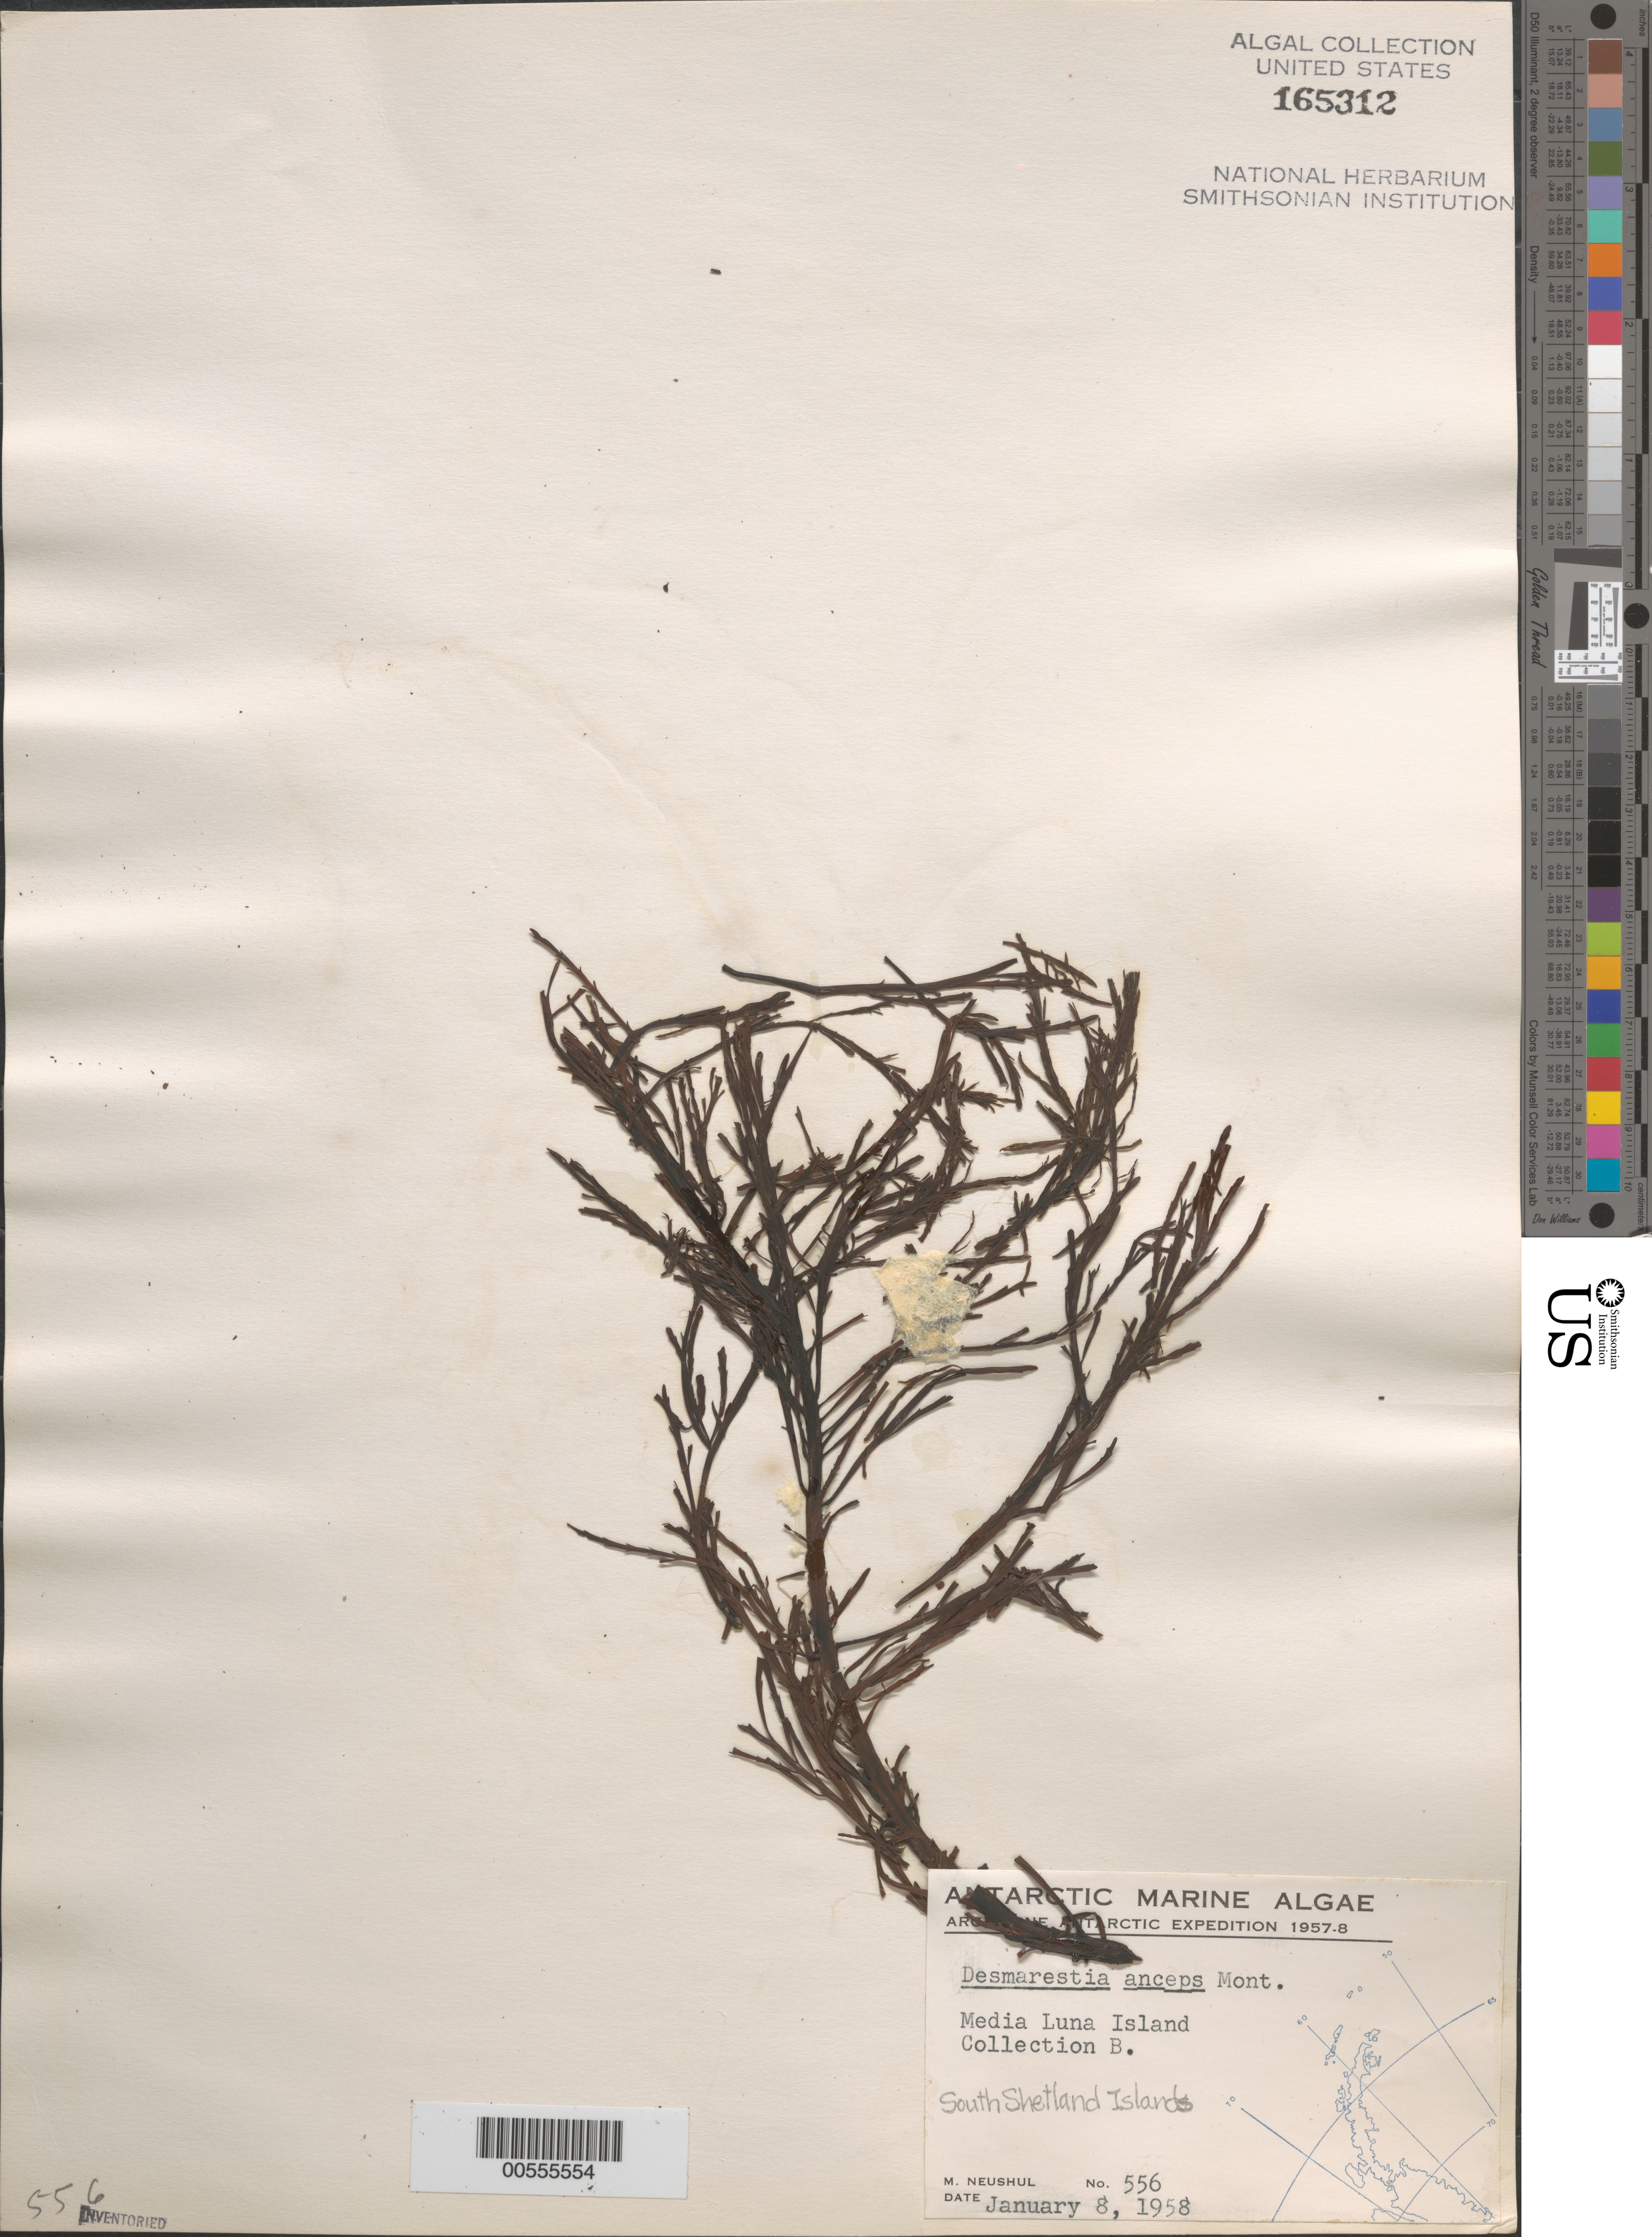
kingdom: Chromista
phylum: Ochrophyta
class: Phaeophyceae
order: Desmarestiales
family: Desmarestiaceae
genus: Desmarestia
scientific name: Desmarestia anceps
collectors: M. Neushul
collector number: Neushul 556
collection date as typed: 08 Jan 1958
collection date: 1958-01-08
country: Antarctica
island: Half Moon Island (Media Luna Island)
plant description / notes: Argentine Antarctic Expedition, 1957-1958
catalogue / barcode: US 165312